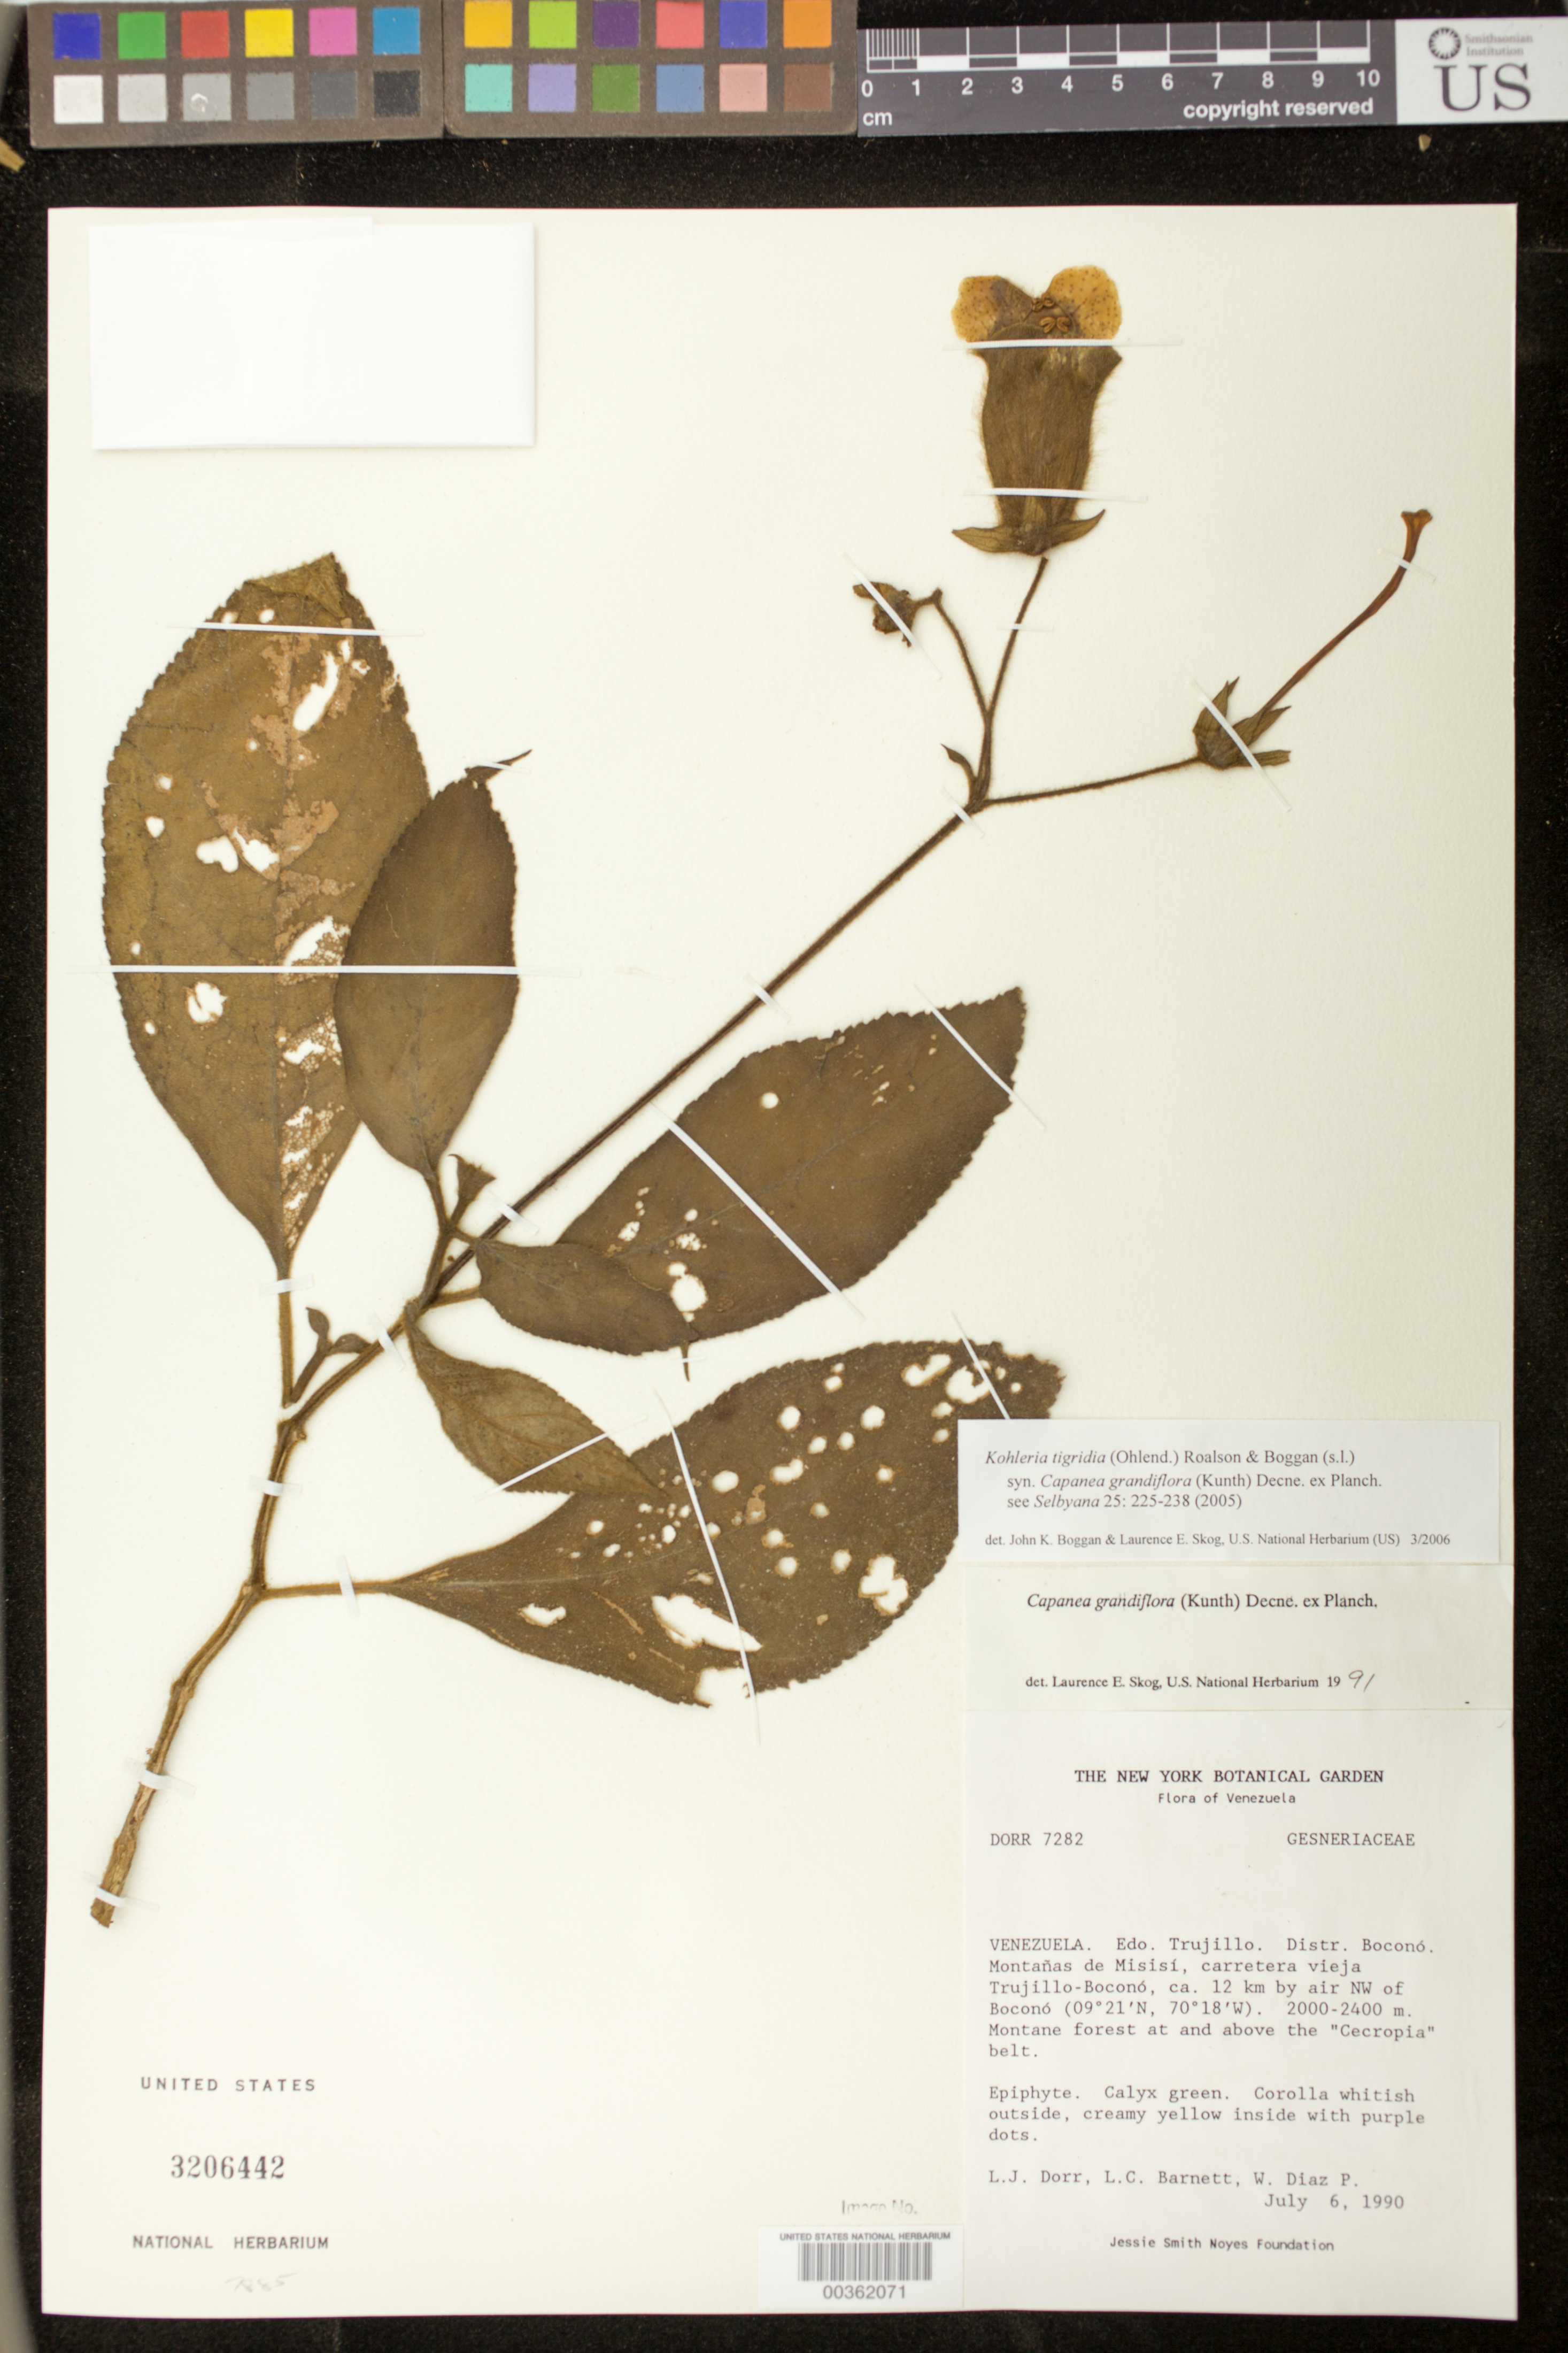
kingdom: Plantae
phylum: Tracheophyta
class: Magnoliopsida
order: Lamiales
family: Gesneriaceae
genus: Kohleria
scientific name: Kohleria tigridia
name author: (Ohlend.) Roalson & Boggan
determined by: Boggan, J. K.; Skog, L. E.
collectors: L. J. Dorr, L. C. Barnett & W. Díaz P.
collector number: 7282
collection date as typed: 06 Jul 1990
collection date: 1990-07-06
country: Venezuela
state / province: Trujillo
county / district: Boconó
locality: Montanas de Misisi, carretera vieja Trujillo-Bocono, ca. 12 km by air NW of Bocono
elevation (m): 2000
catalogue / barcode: US 3206442